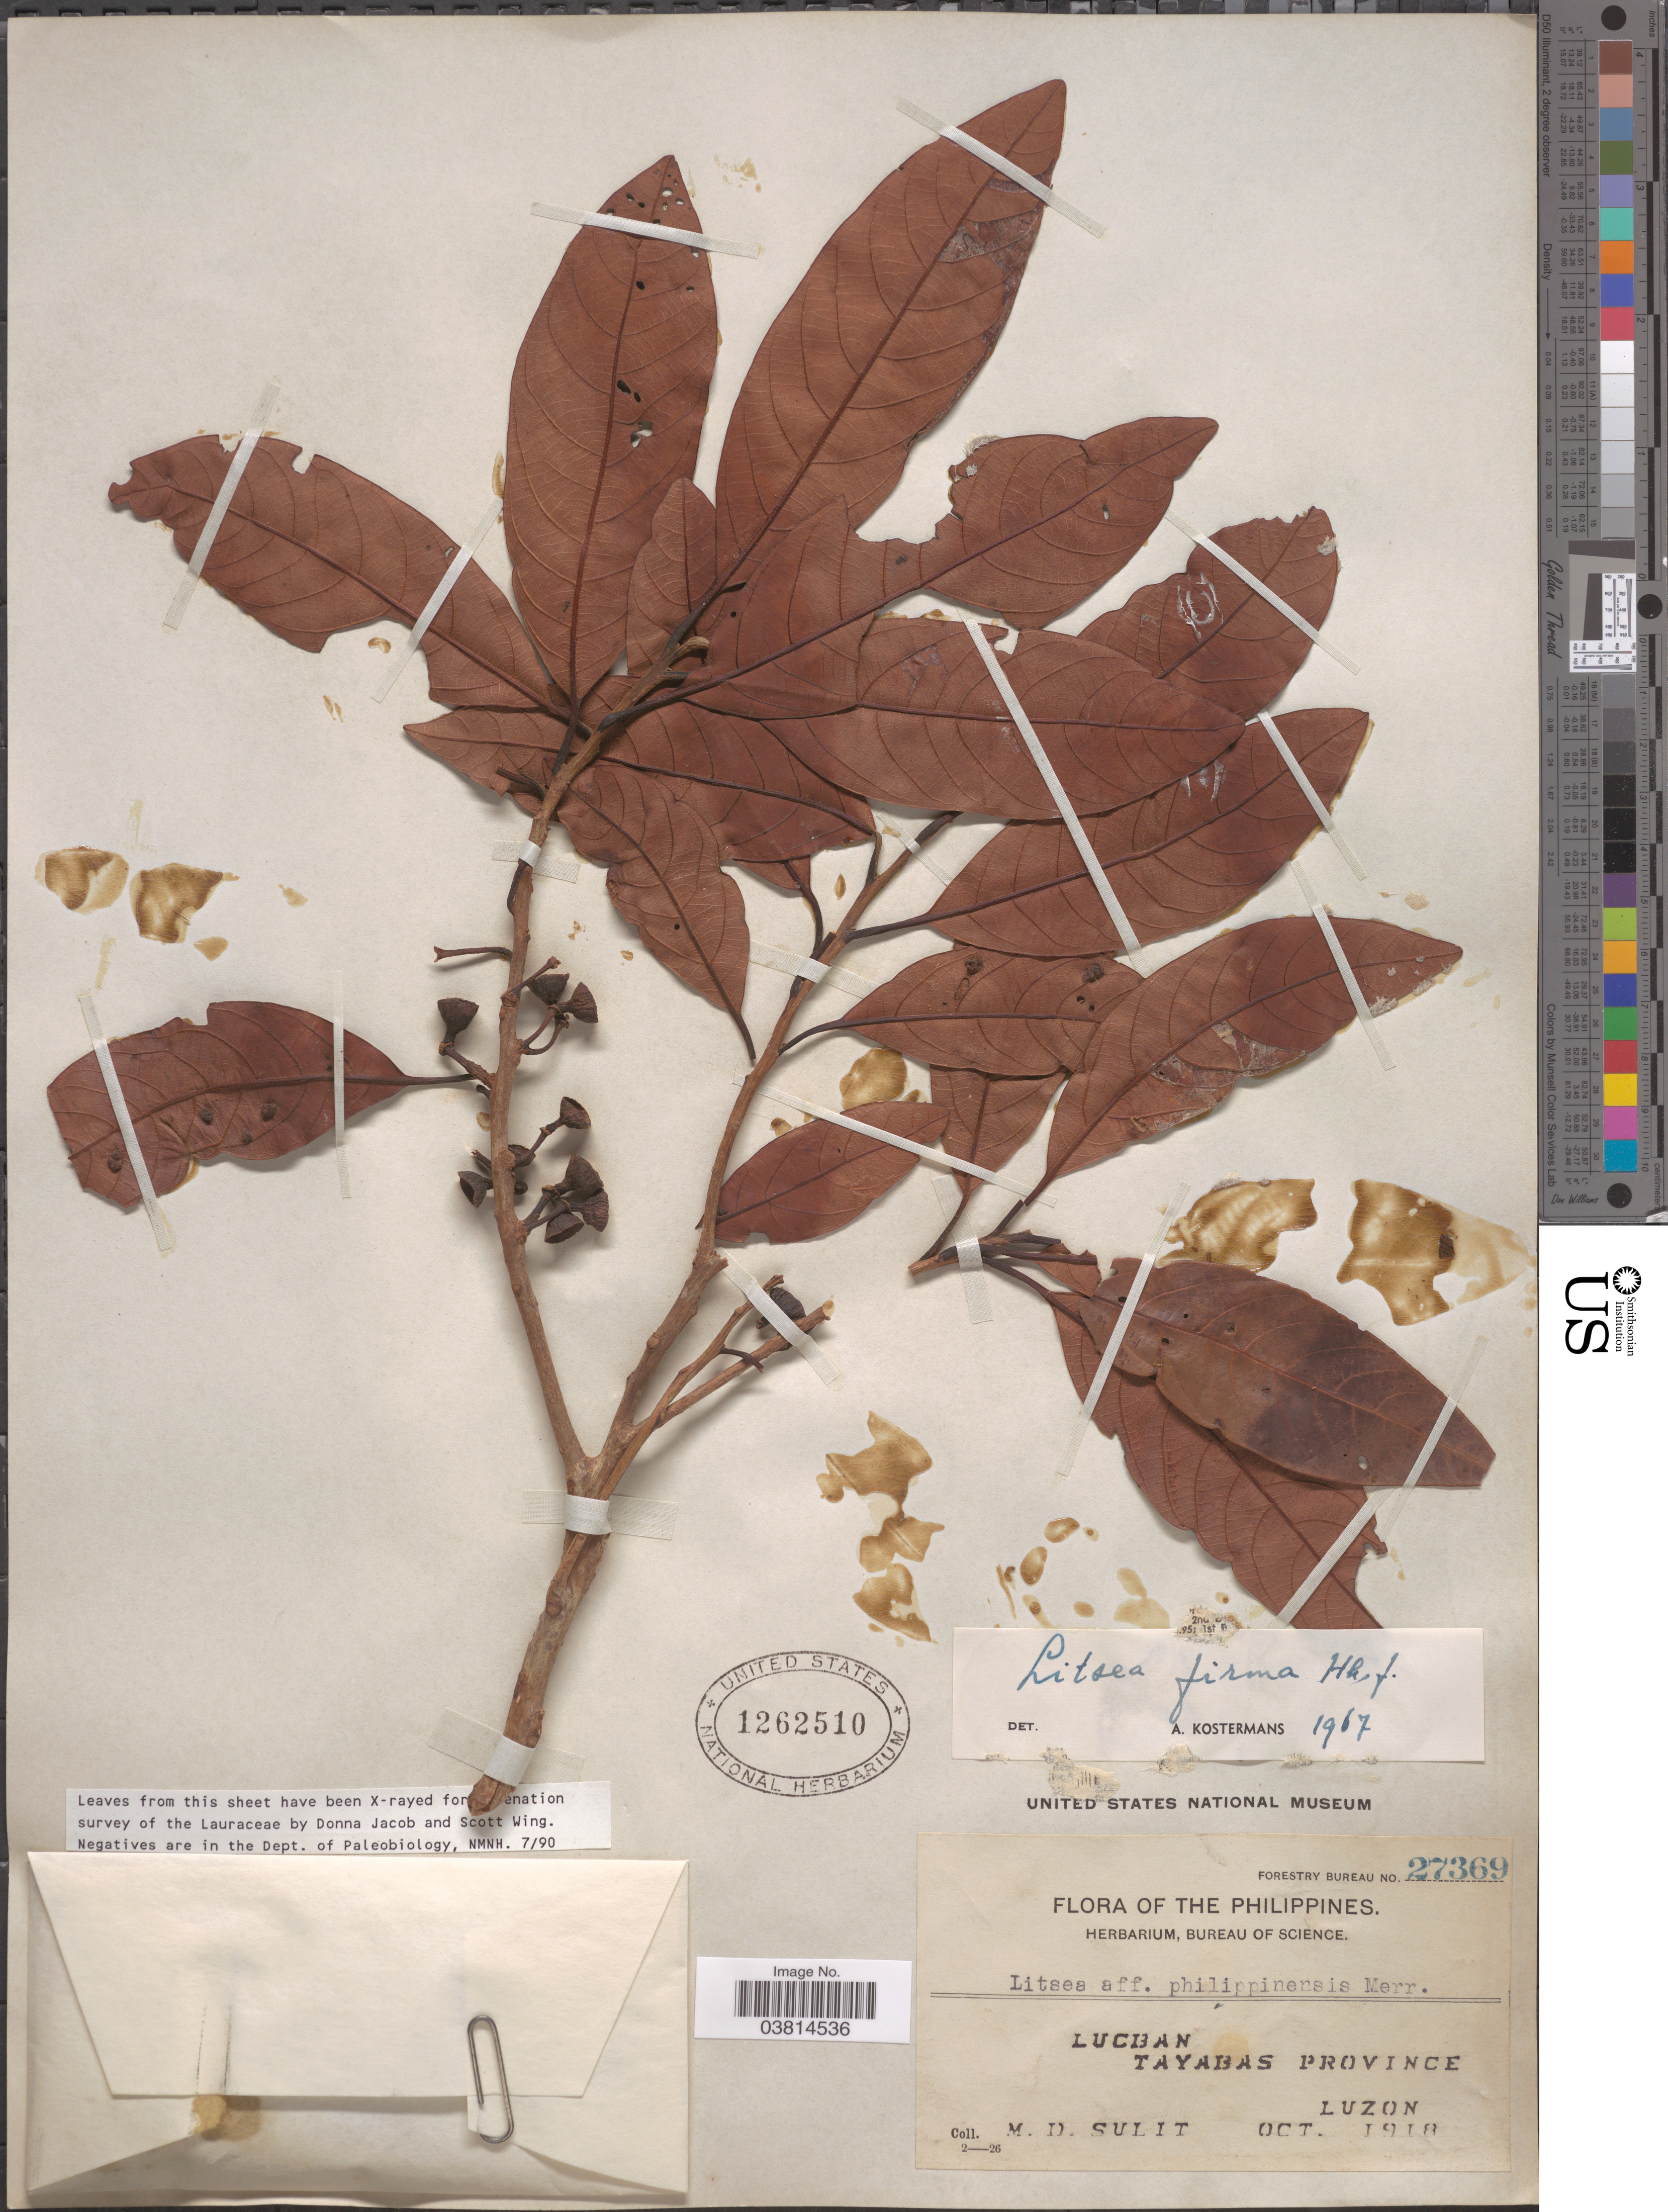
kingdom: Plantae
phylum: Tracheophyta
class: Magnoliopsida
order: Laurales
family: Lauraceae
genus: Litsea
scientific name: Litsea firma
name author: (Blume) Hook. f.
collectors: M. Sulit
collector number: Forestry Bureau 27369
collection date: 1918-10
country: Philippines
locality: Lucban. Tayabas Province. Luzon.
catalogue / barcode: US 1262510